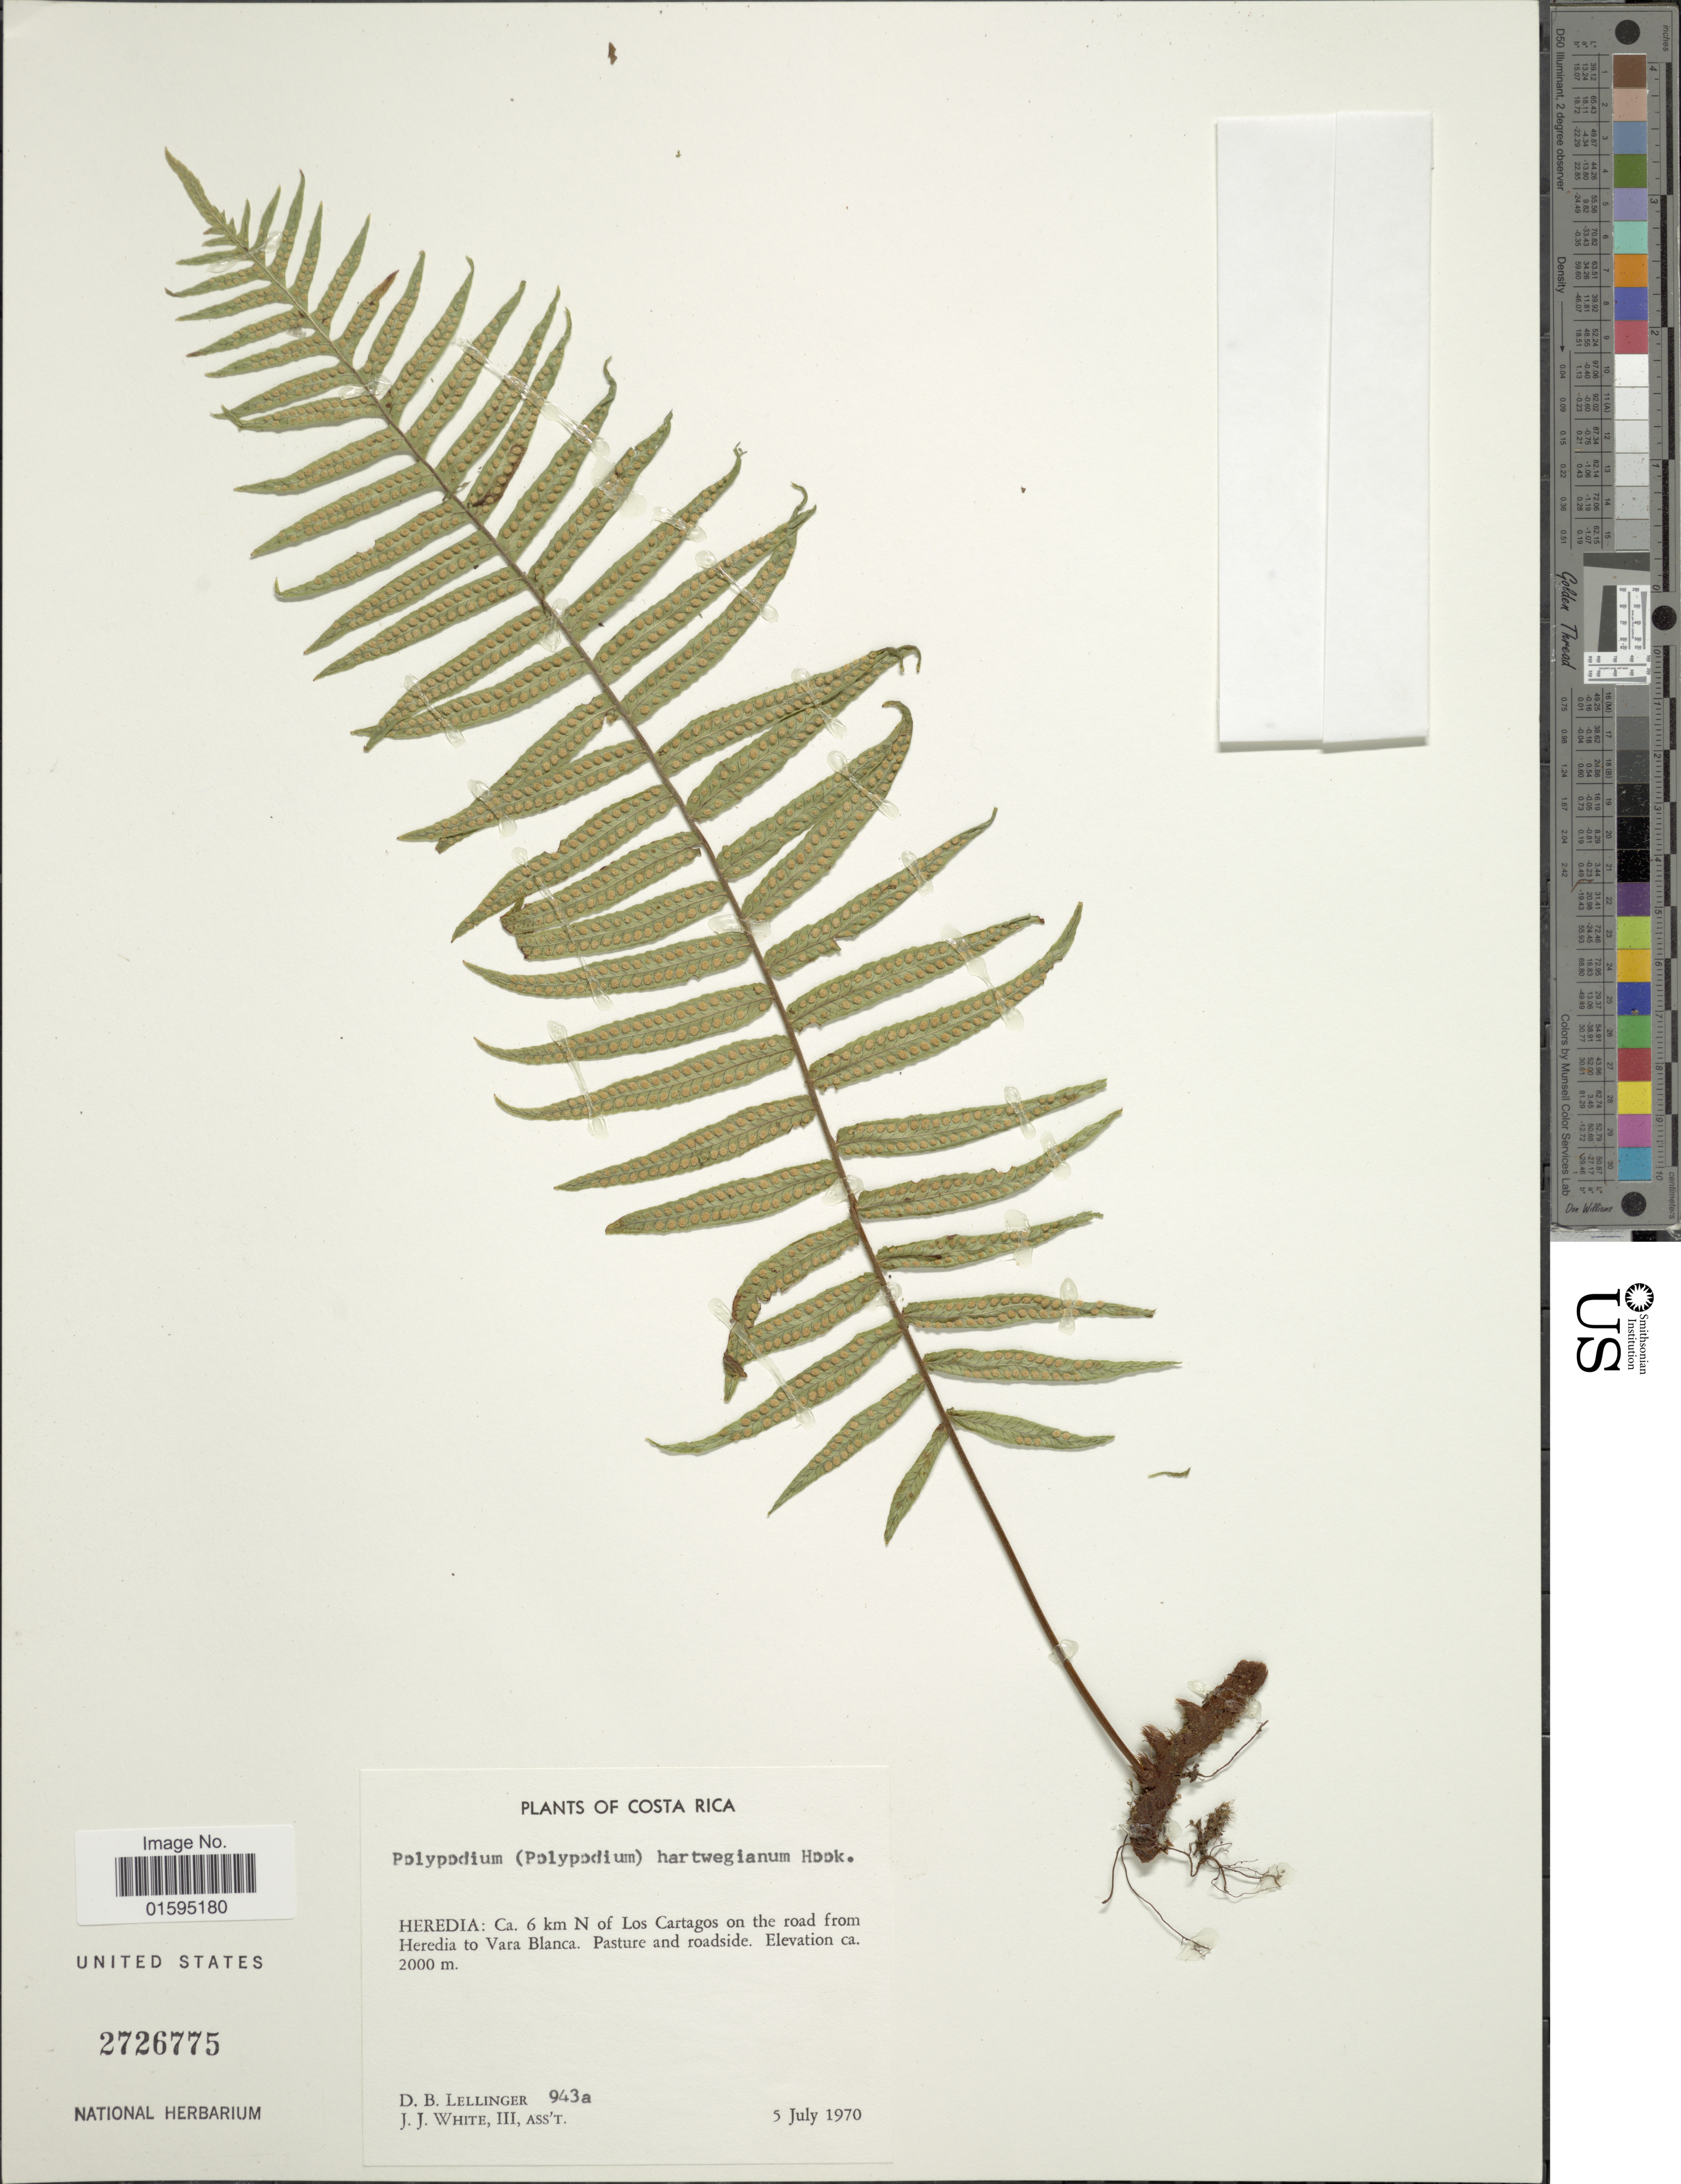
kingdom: Plantae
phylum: Tracheophyta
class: Polypodiopsida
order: Polypodiales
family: Polypodiaceae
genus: Polypodium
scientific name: Polypodium hartwegianum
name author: Hook.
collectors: D. B. Lellinger & J. J. White III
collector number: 943a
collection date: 1970-07-05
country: Costa Rica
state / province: Heredia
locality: Ca. 6 km N of Los Cartagos on the road from Heredia to Vara Blanca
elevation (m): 2000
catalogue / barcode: US 2726775